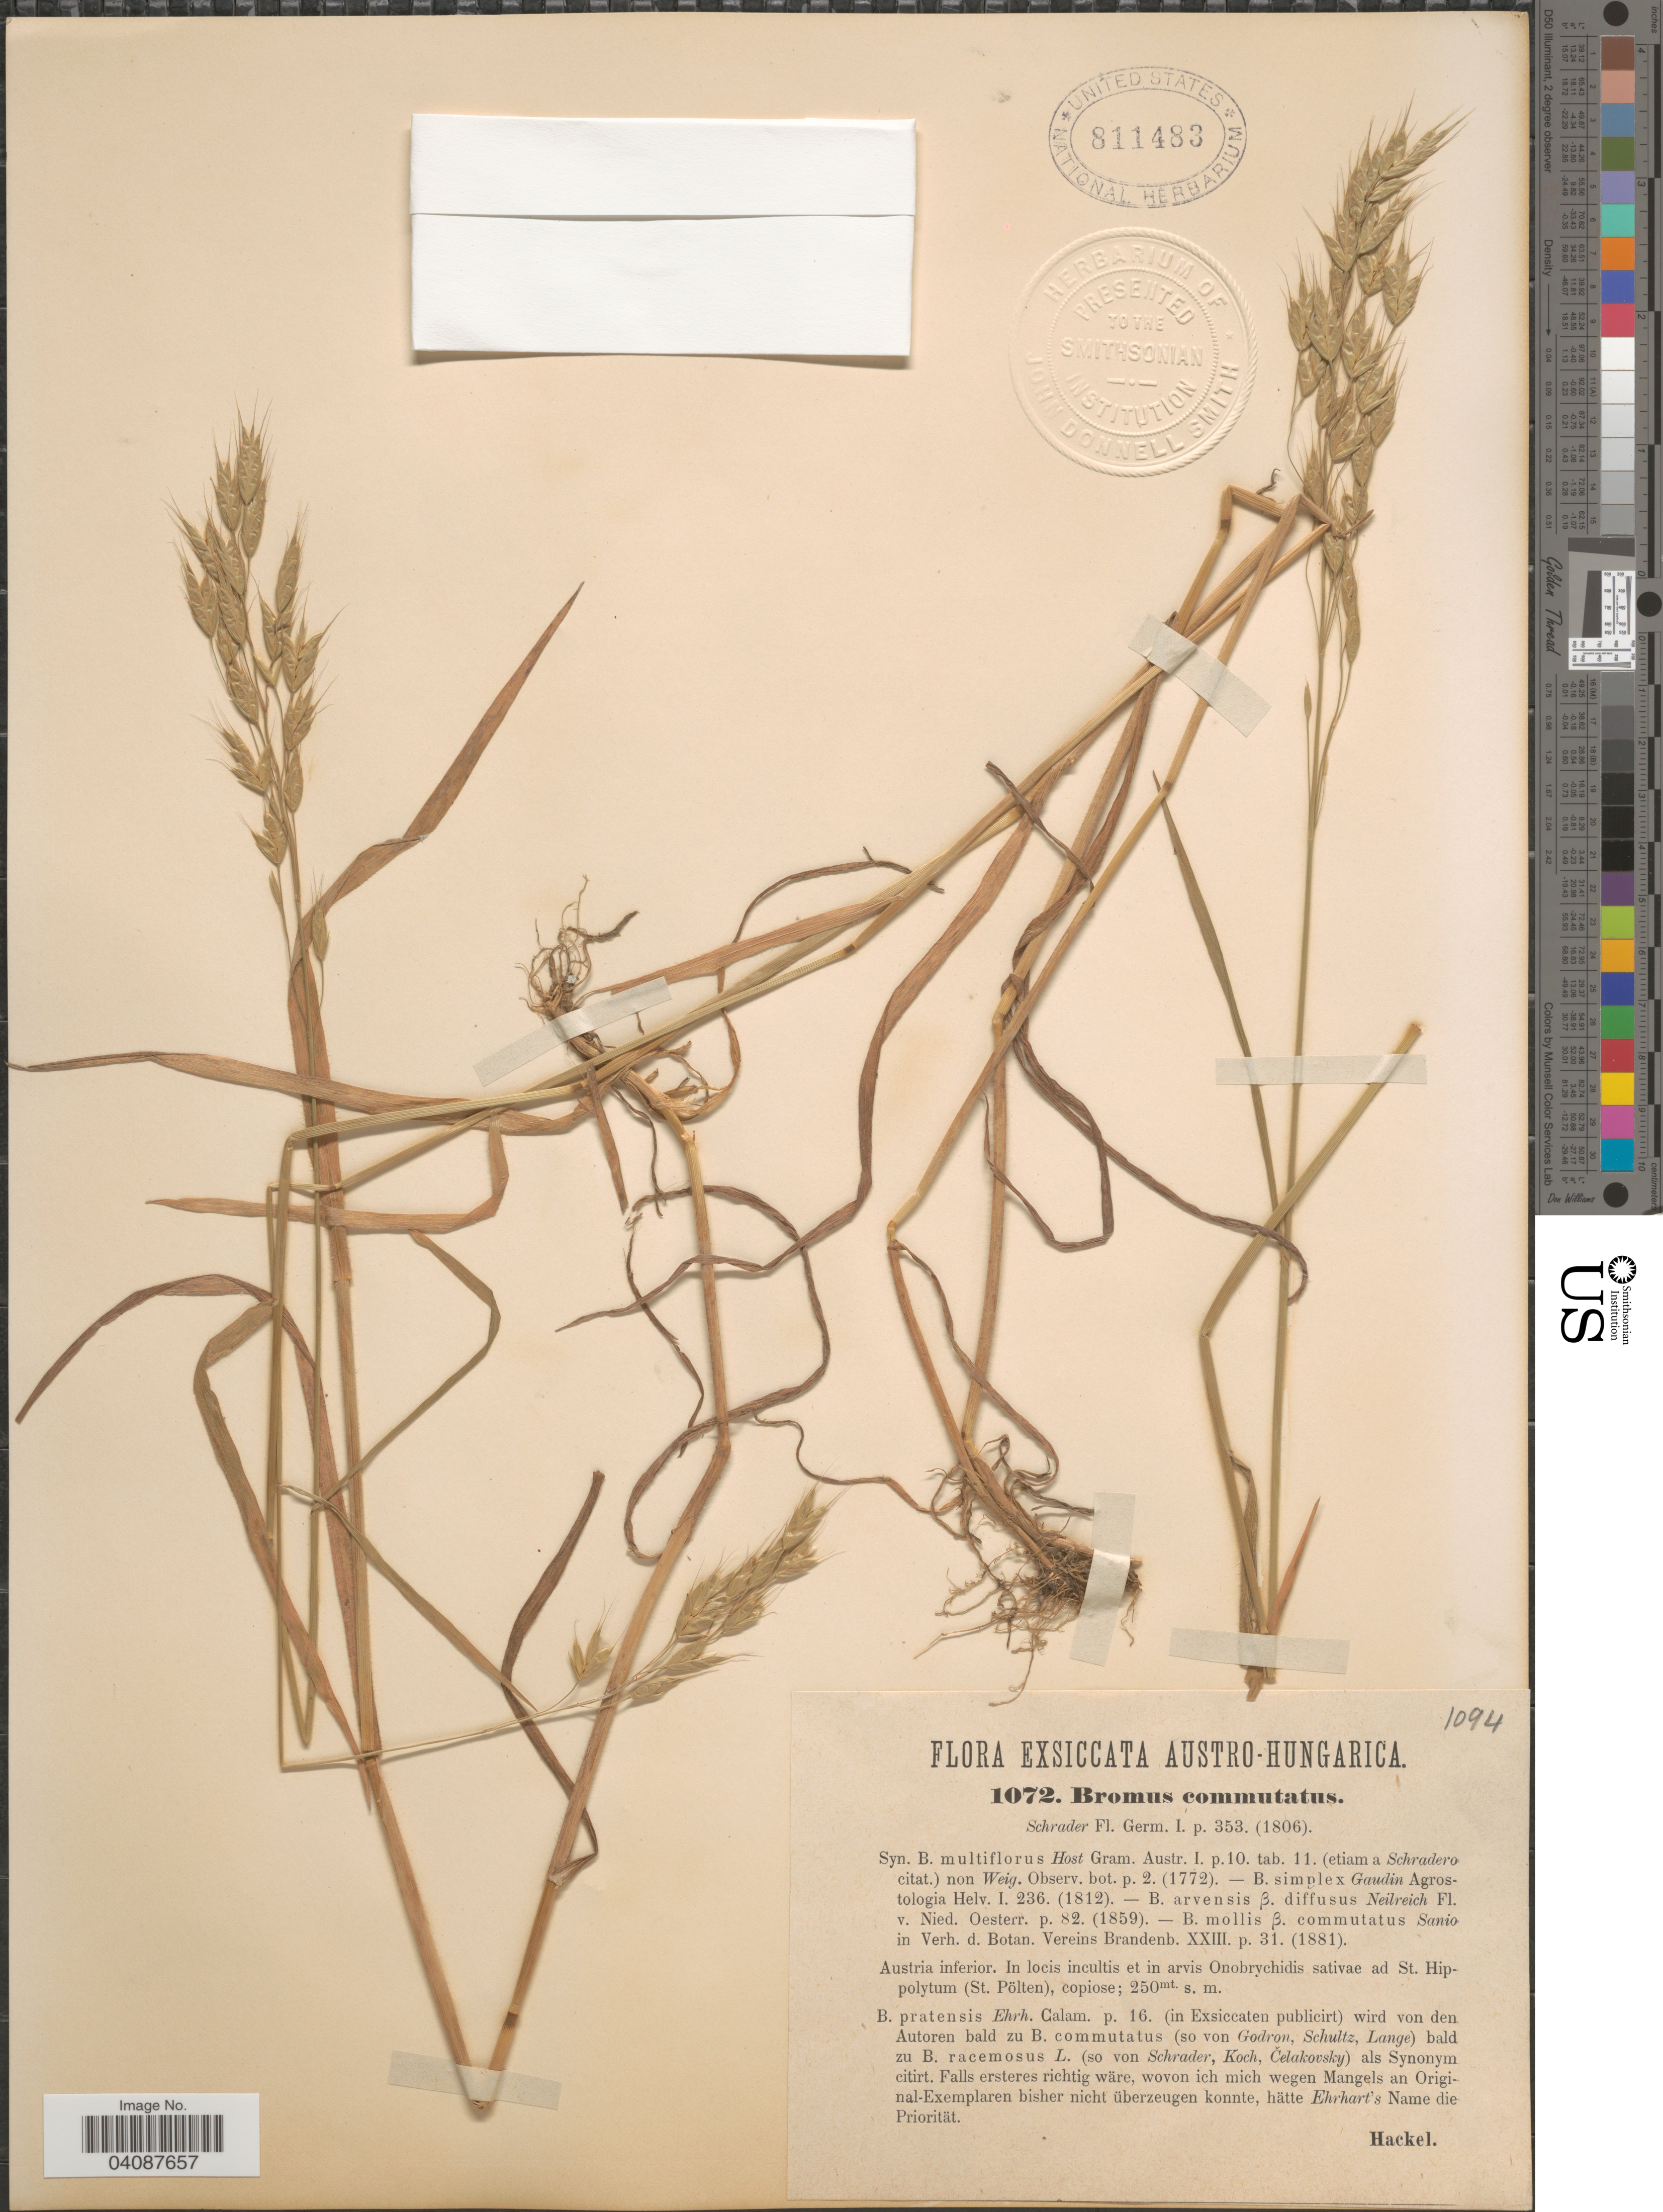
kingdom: Plantae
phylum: Tracheophyta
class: Liliopsida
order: Poales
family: Poaceae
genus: Bromus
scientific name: Bromus commutatus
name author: Schrad.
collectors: -. Hackel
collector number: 1072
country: Austria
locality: Austro-Hungarica. Austria inferior. In locis incultis et in arvis Onobrychidis sativae ad St. Hippolytum (St. Pölten).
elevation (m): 250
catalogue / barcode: US 811483